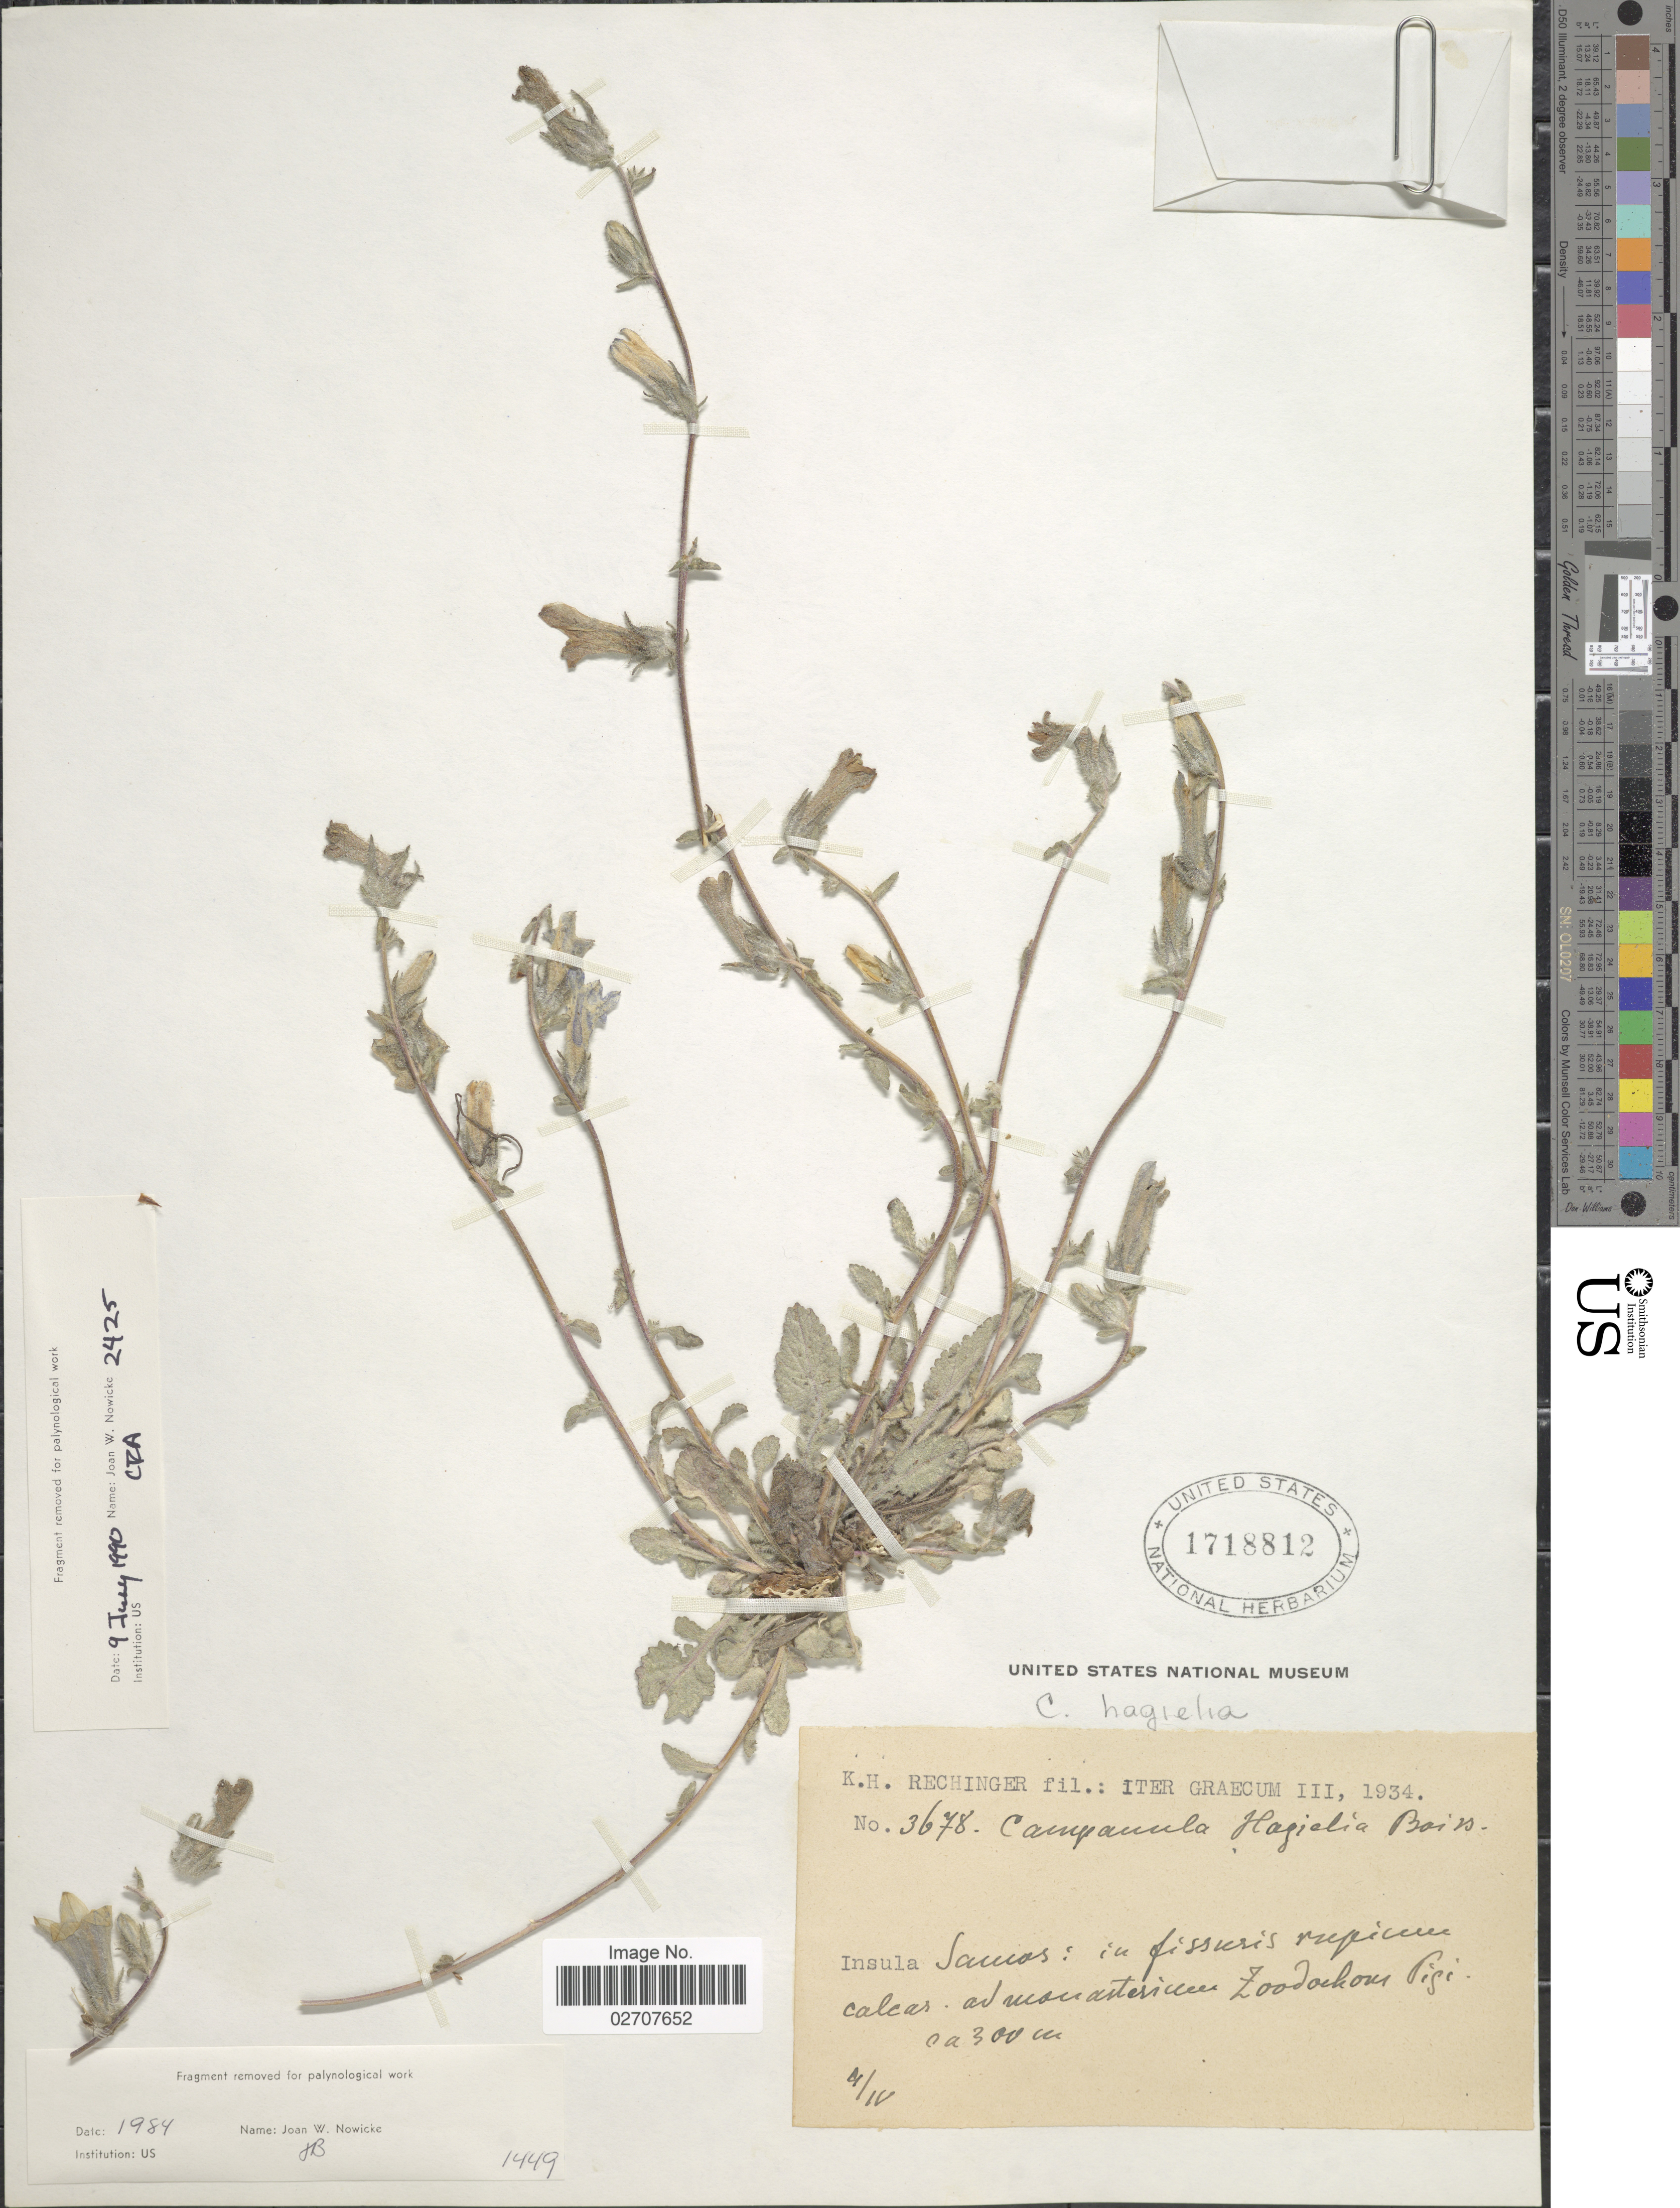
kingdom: Plantae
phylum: Tracheophyta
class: Magnoliopsida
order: Asterales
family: Campanulaceae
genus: Campanula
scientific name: Campanula hagielia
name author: Boiss.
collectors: K. H. Rechinger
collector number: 3678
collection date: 1934-04-04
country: Greece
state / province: North Aegean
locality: Graecum. Insula Samos: in fissuris rupicum calcar. ad monastericum Zoodochos Pigi.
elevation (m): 300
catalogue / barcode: US 1718812